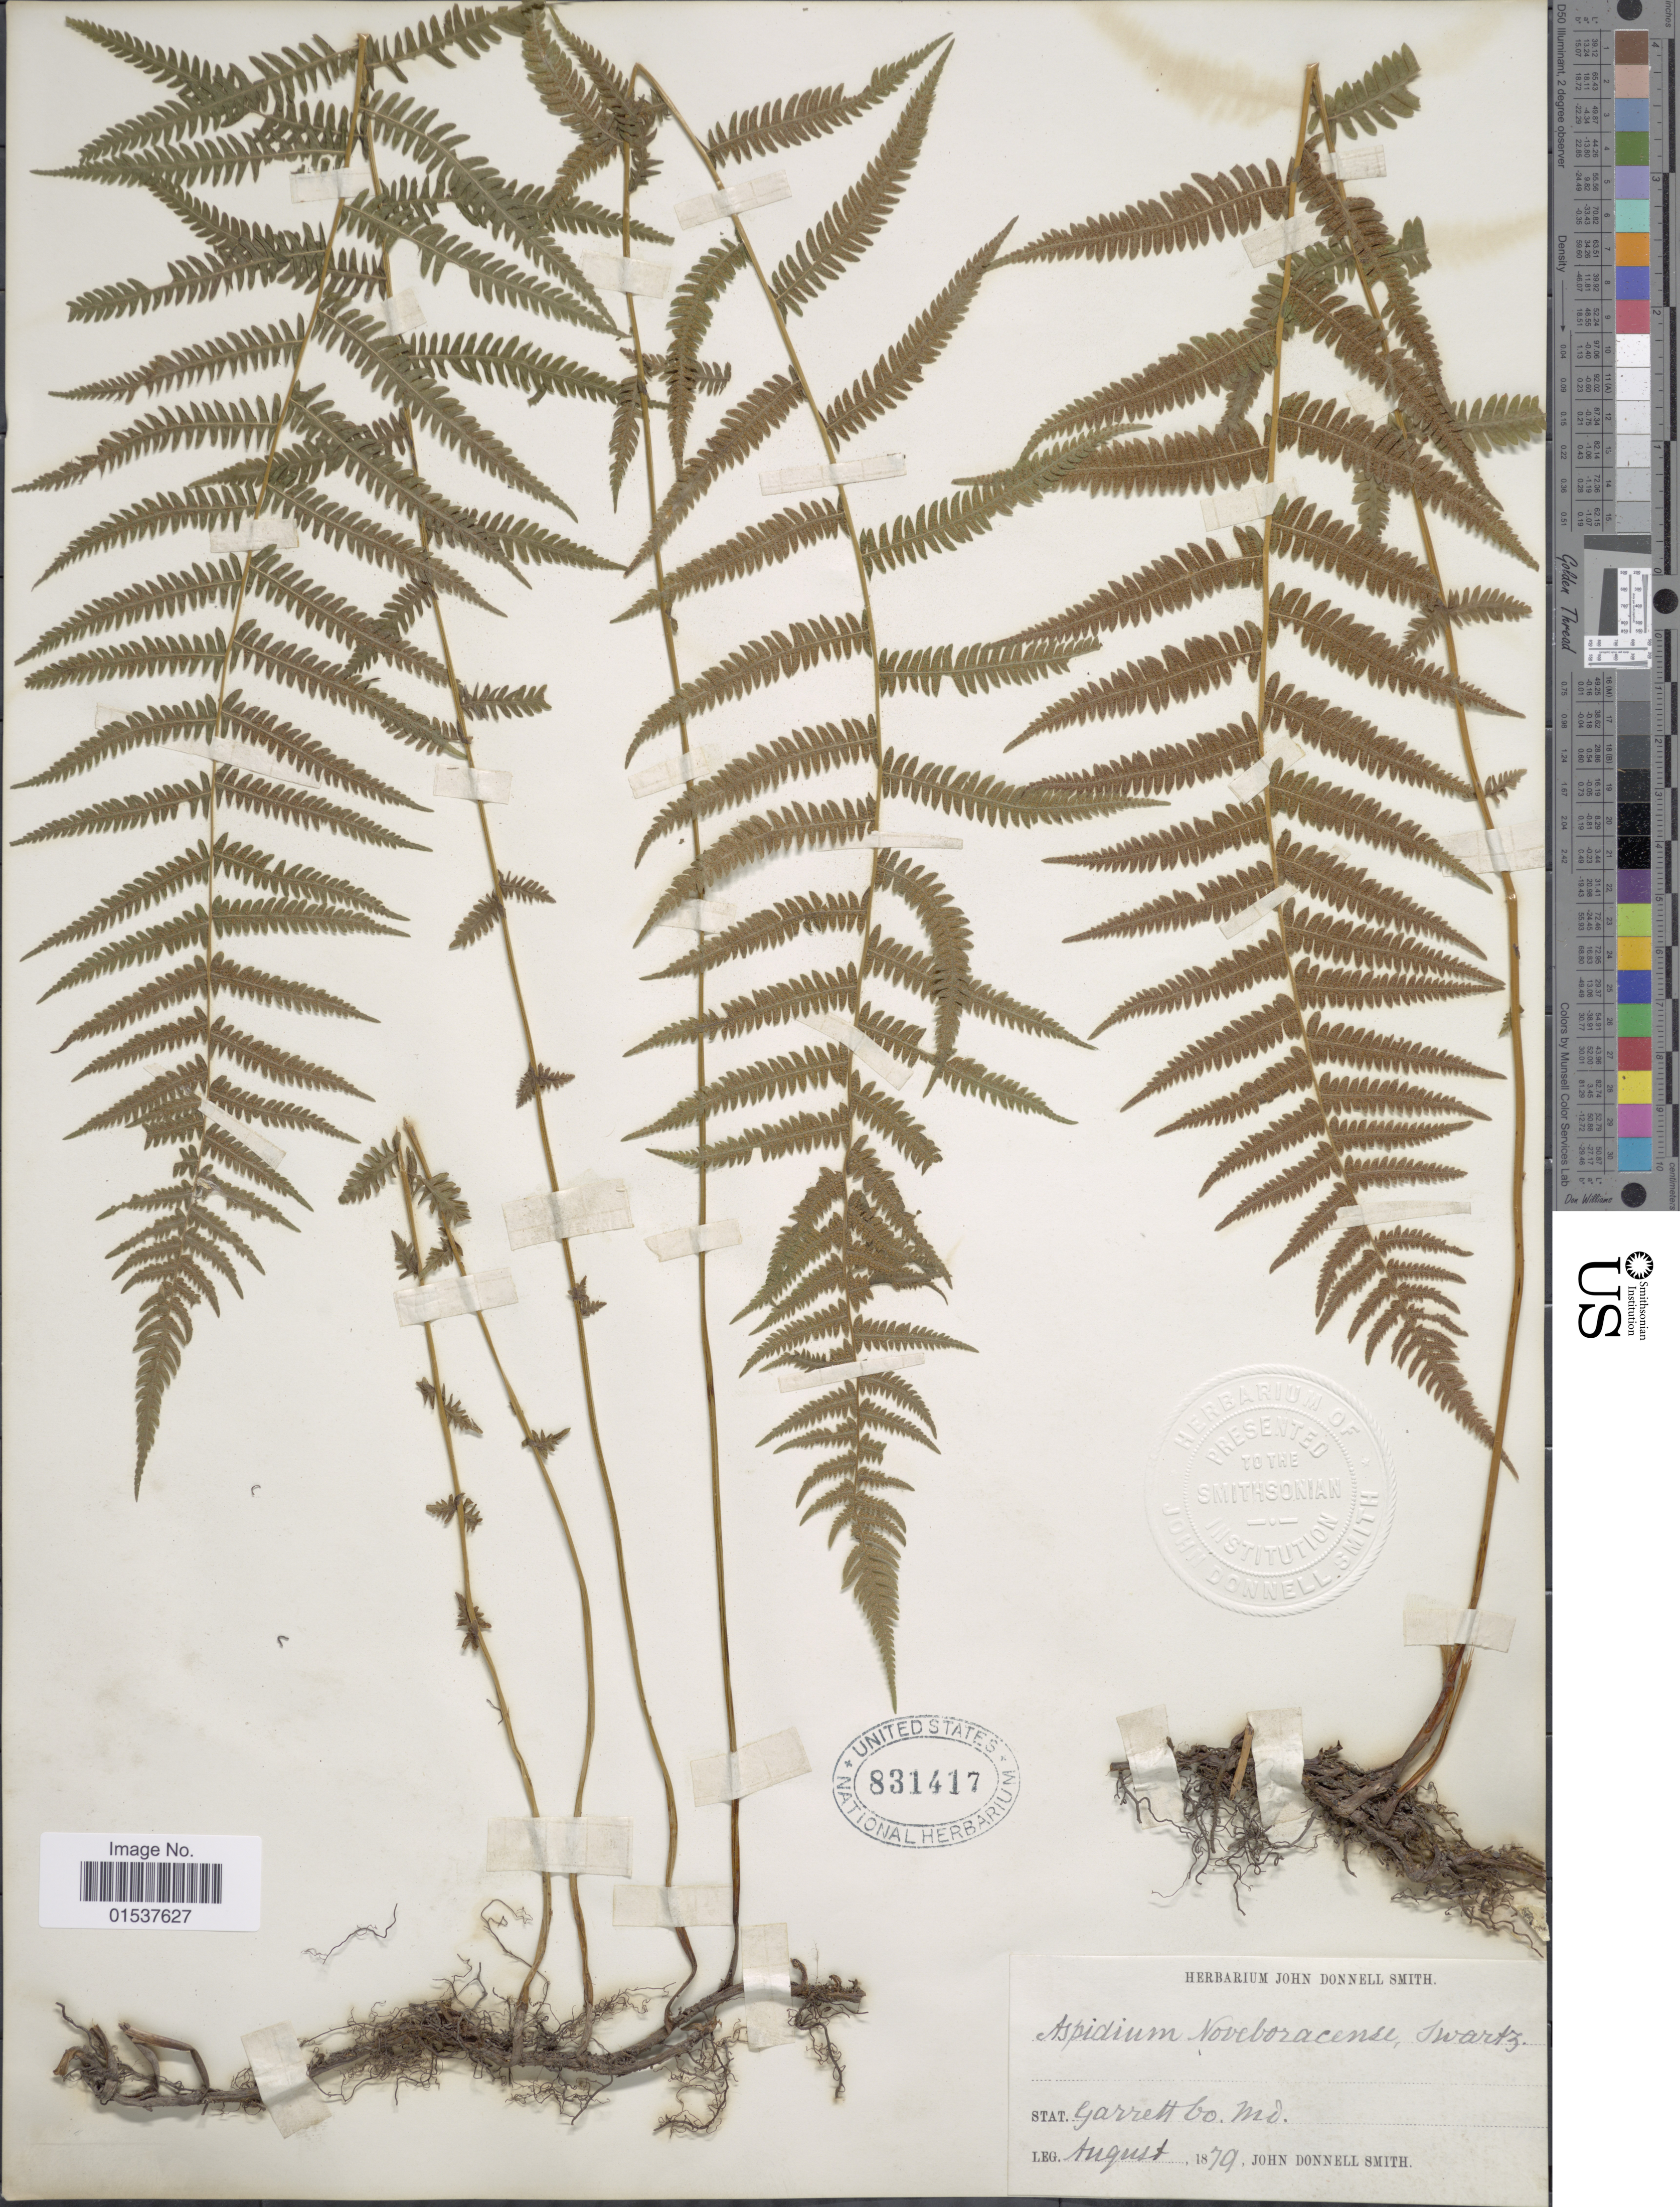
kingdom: Plantae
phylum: Tracheophyta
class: Polypodiopsida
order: Polypodiales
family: Thelypteridaceae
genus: Parathelypteris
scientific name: Parathelypteris noveboracensis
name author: (L.) Ching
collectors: J. Donnell Smith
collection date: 1879-08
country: United States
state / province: Maryland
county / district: Garrett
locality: State Garrett Co. Md.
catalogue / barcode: US 831417